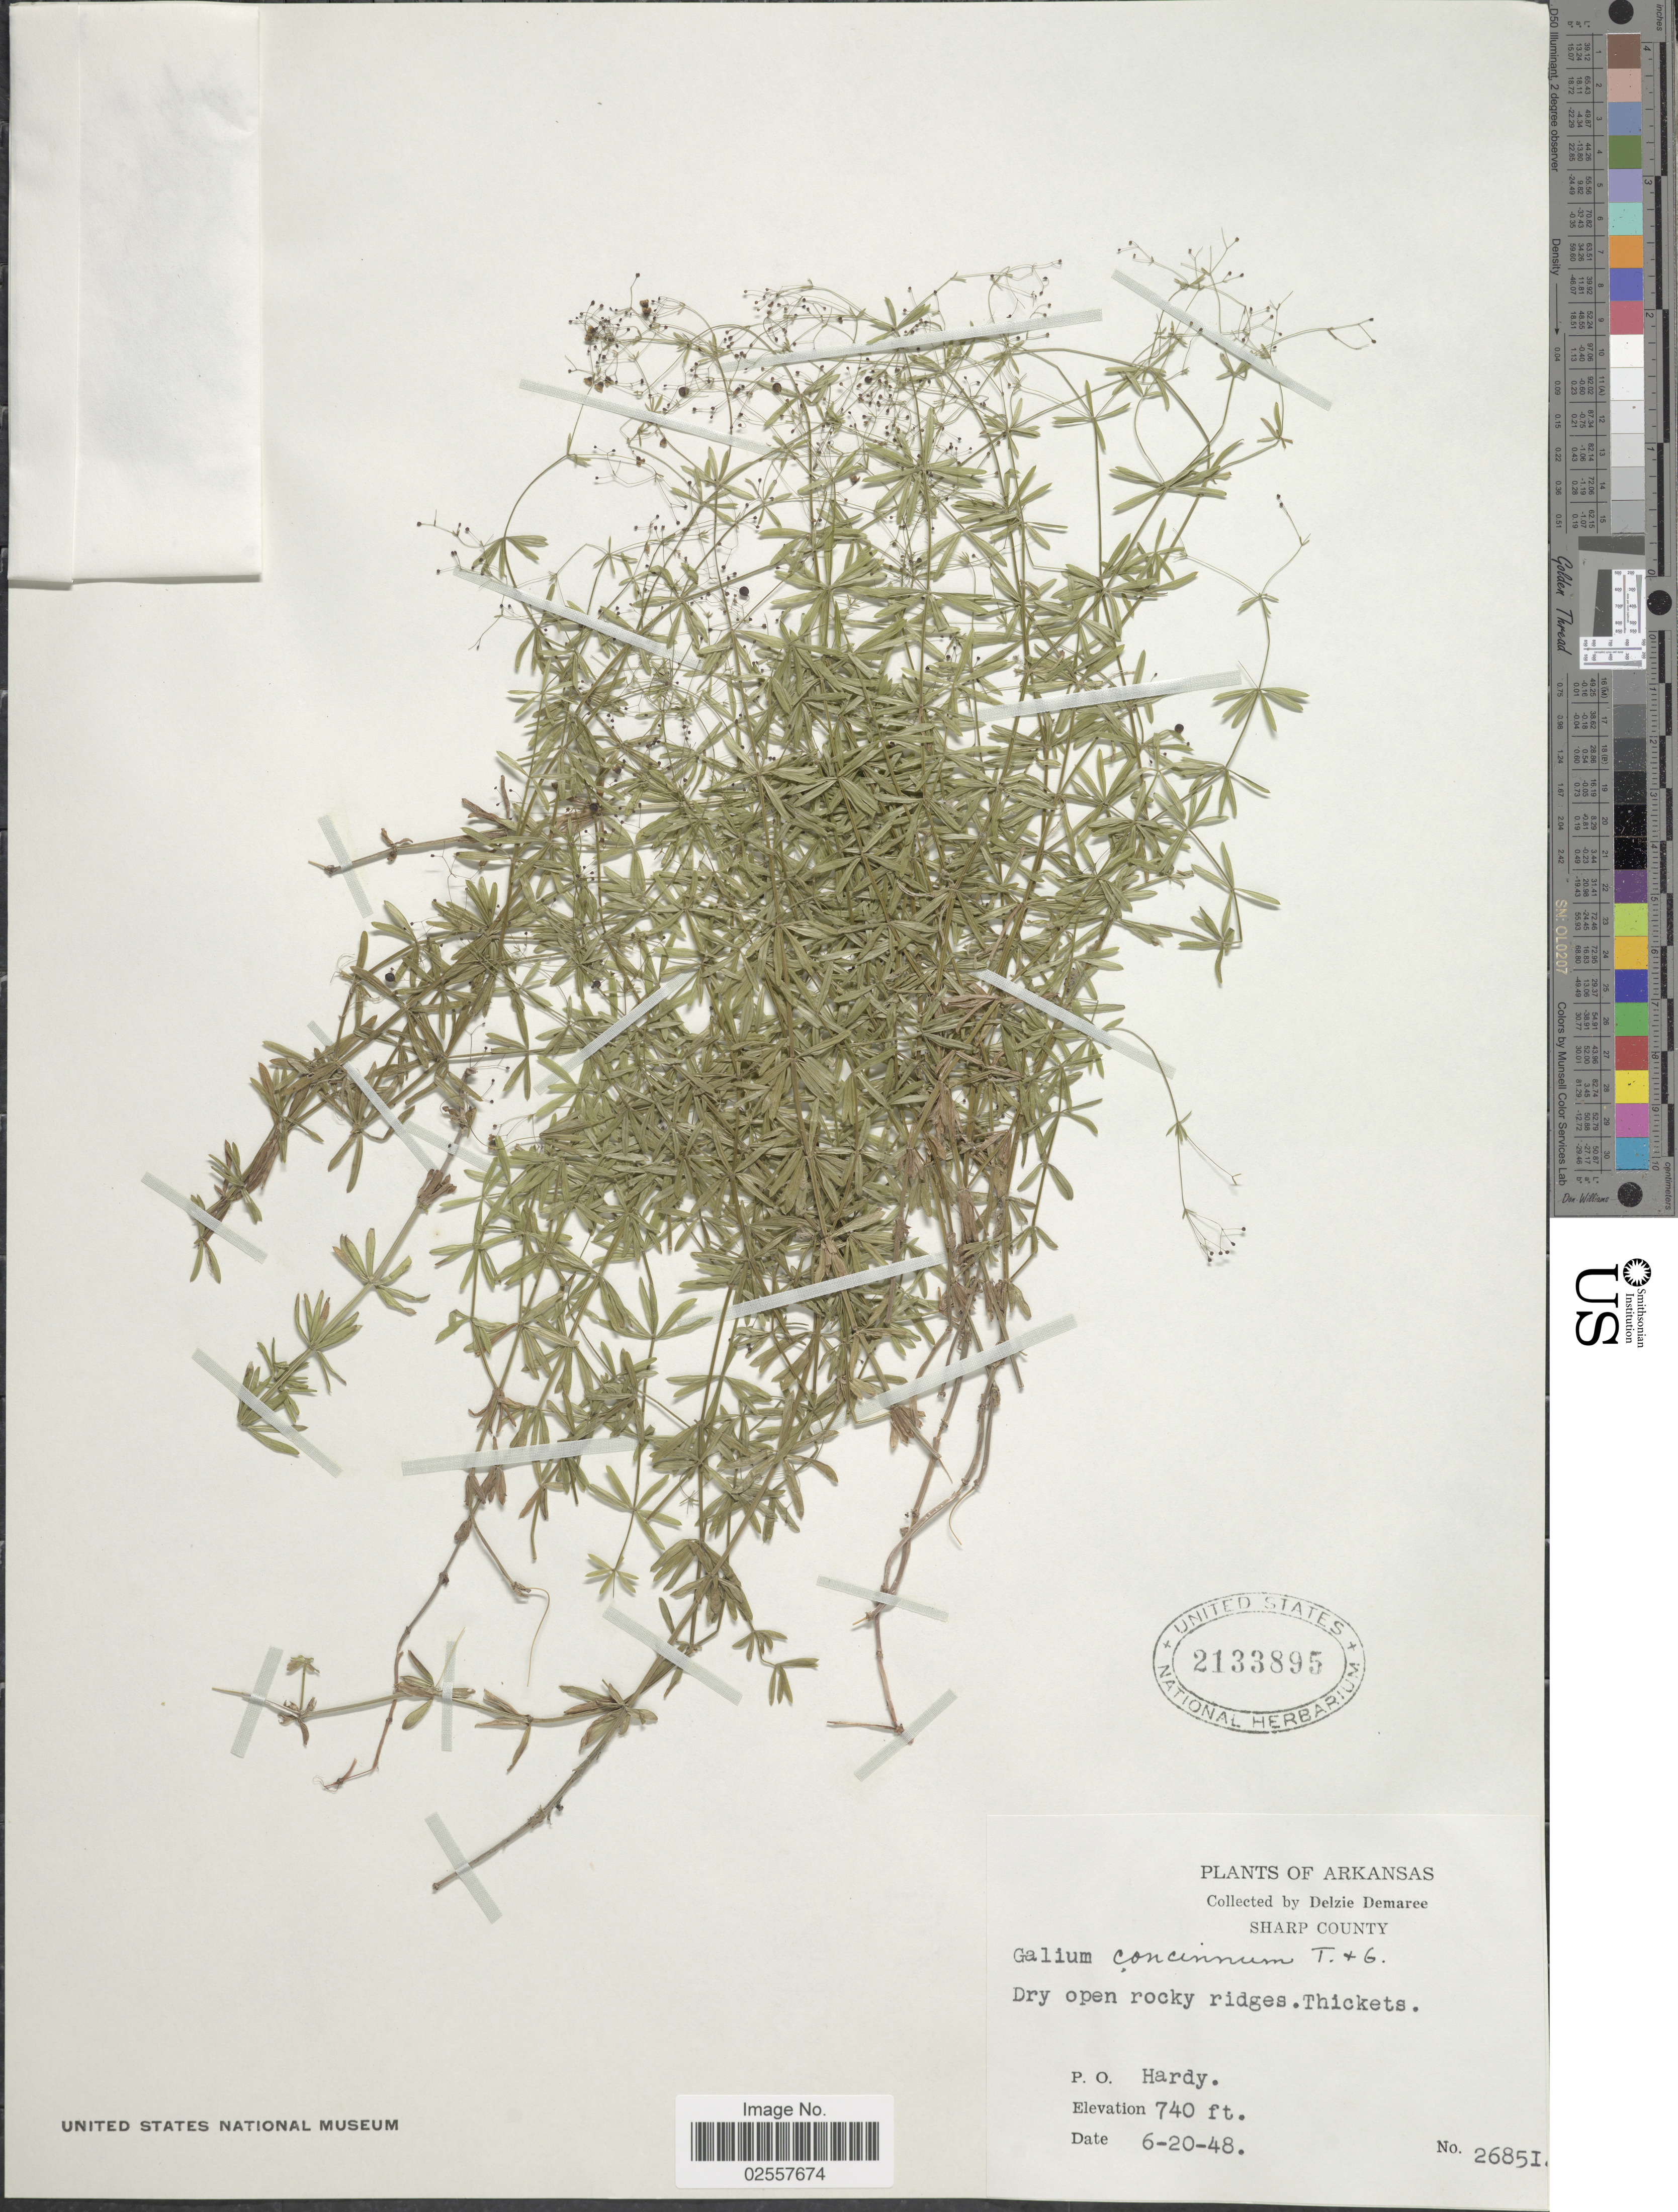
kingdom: Plantae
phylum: Tracheophyta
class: Magnoliopsida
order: Gentianales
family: Rubiaceae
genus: Galium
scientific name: Galium concinnum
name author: Torr. & A. Gray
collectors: D. Demaree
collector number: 26851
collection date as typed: Transcribed d/m/y: 20/6/48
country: United States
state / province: Arkansas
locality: Sharp County. Dry open rocky ridges. Thickets. P.O. Hardy.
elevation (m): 226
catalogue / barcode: US 2133895